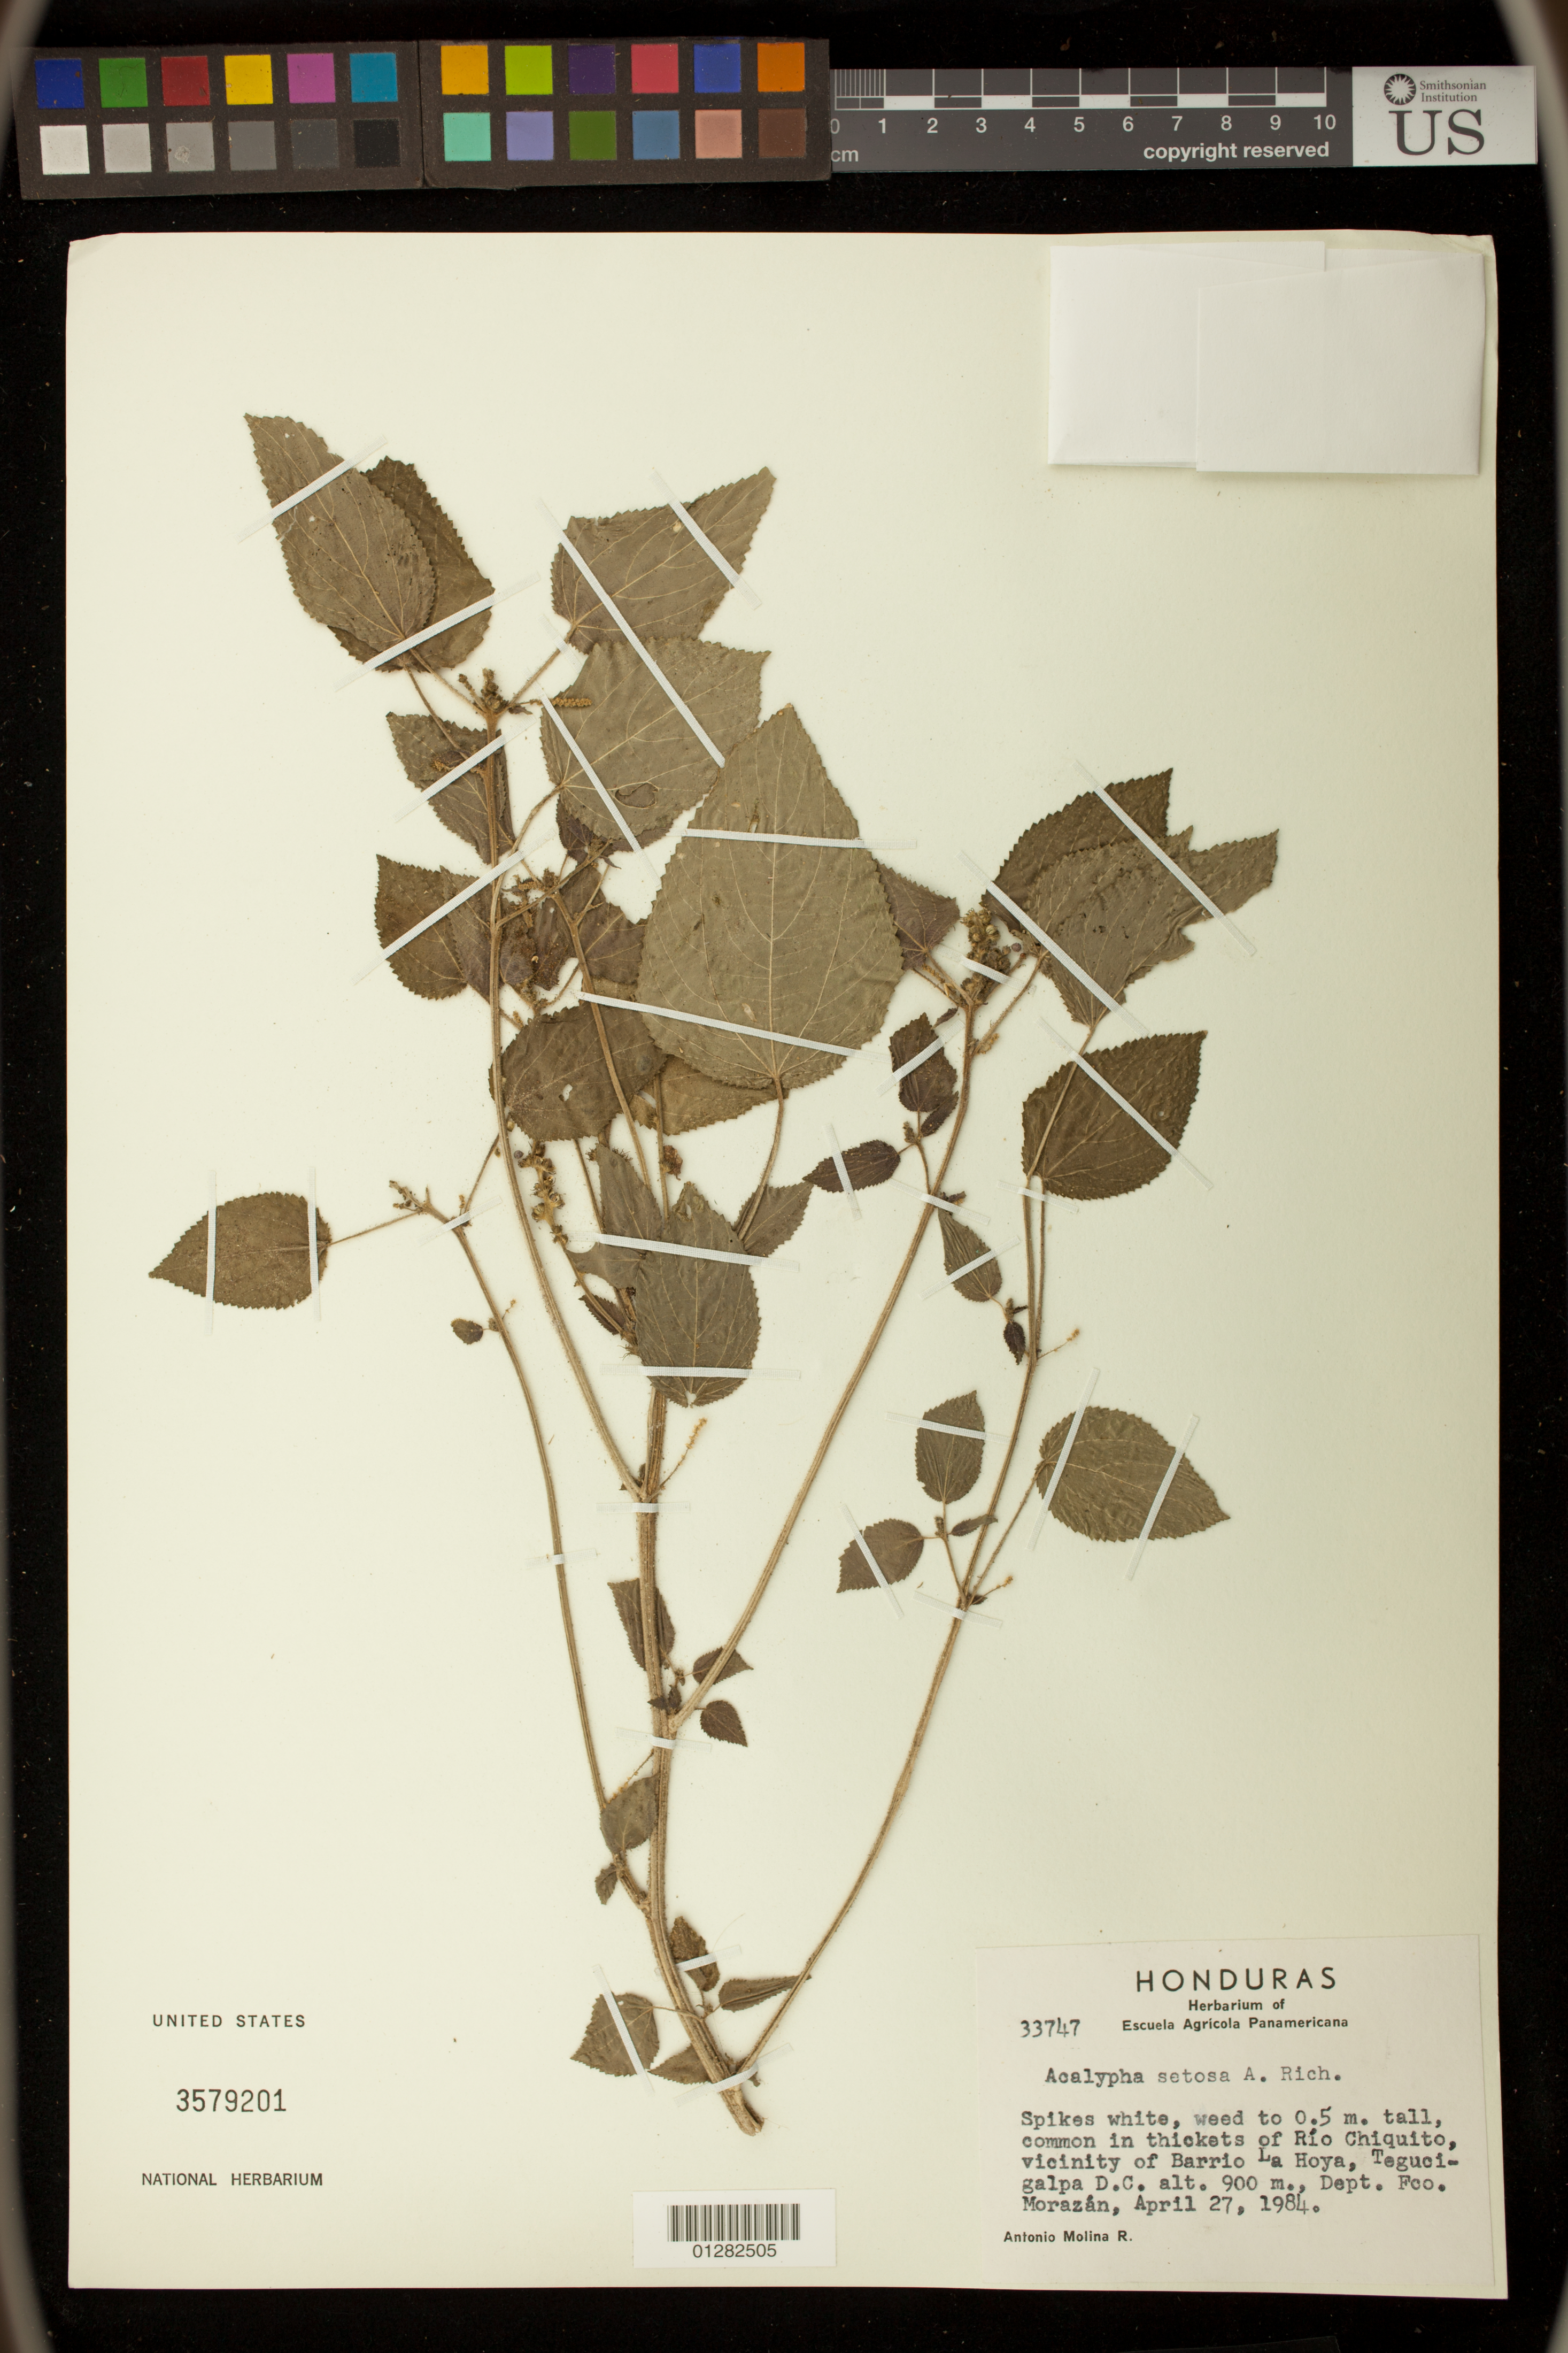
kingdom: Plantae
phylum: Tracheophyta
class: Magnoliopsida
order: Malpighiales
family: Euphorbiaceae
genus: Acalypha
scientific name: Acalypha setosa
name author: A. Rich.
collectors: P. C. Standley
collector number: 33747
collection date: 1984-04-27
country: Honduras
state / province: Fco. Morazán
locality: in thickets of Rio Chiquito, vicinity of Barrio La Hoya, Tegucigalpa D.C.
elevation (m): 900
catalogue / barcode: US 3579201